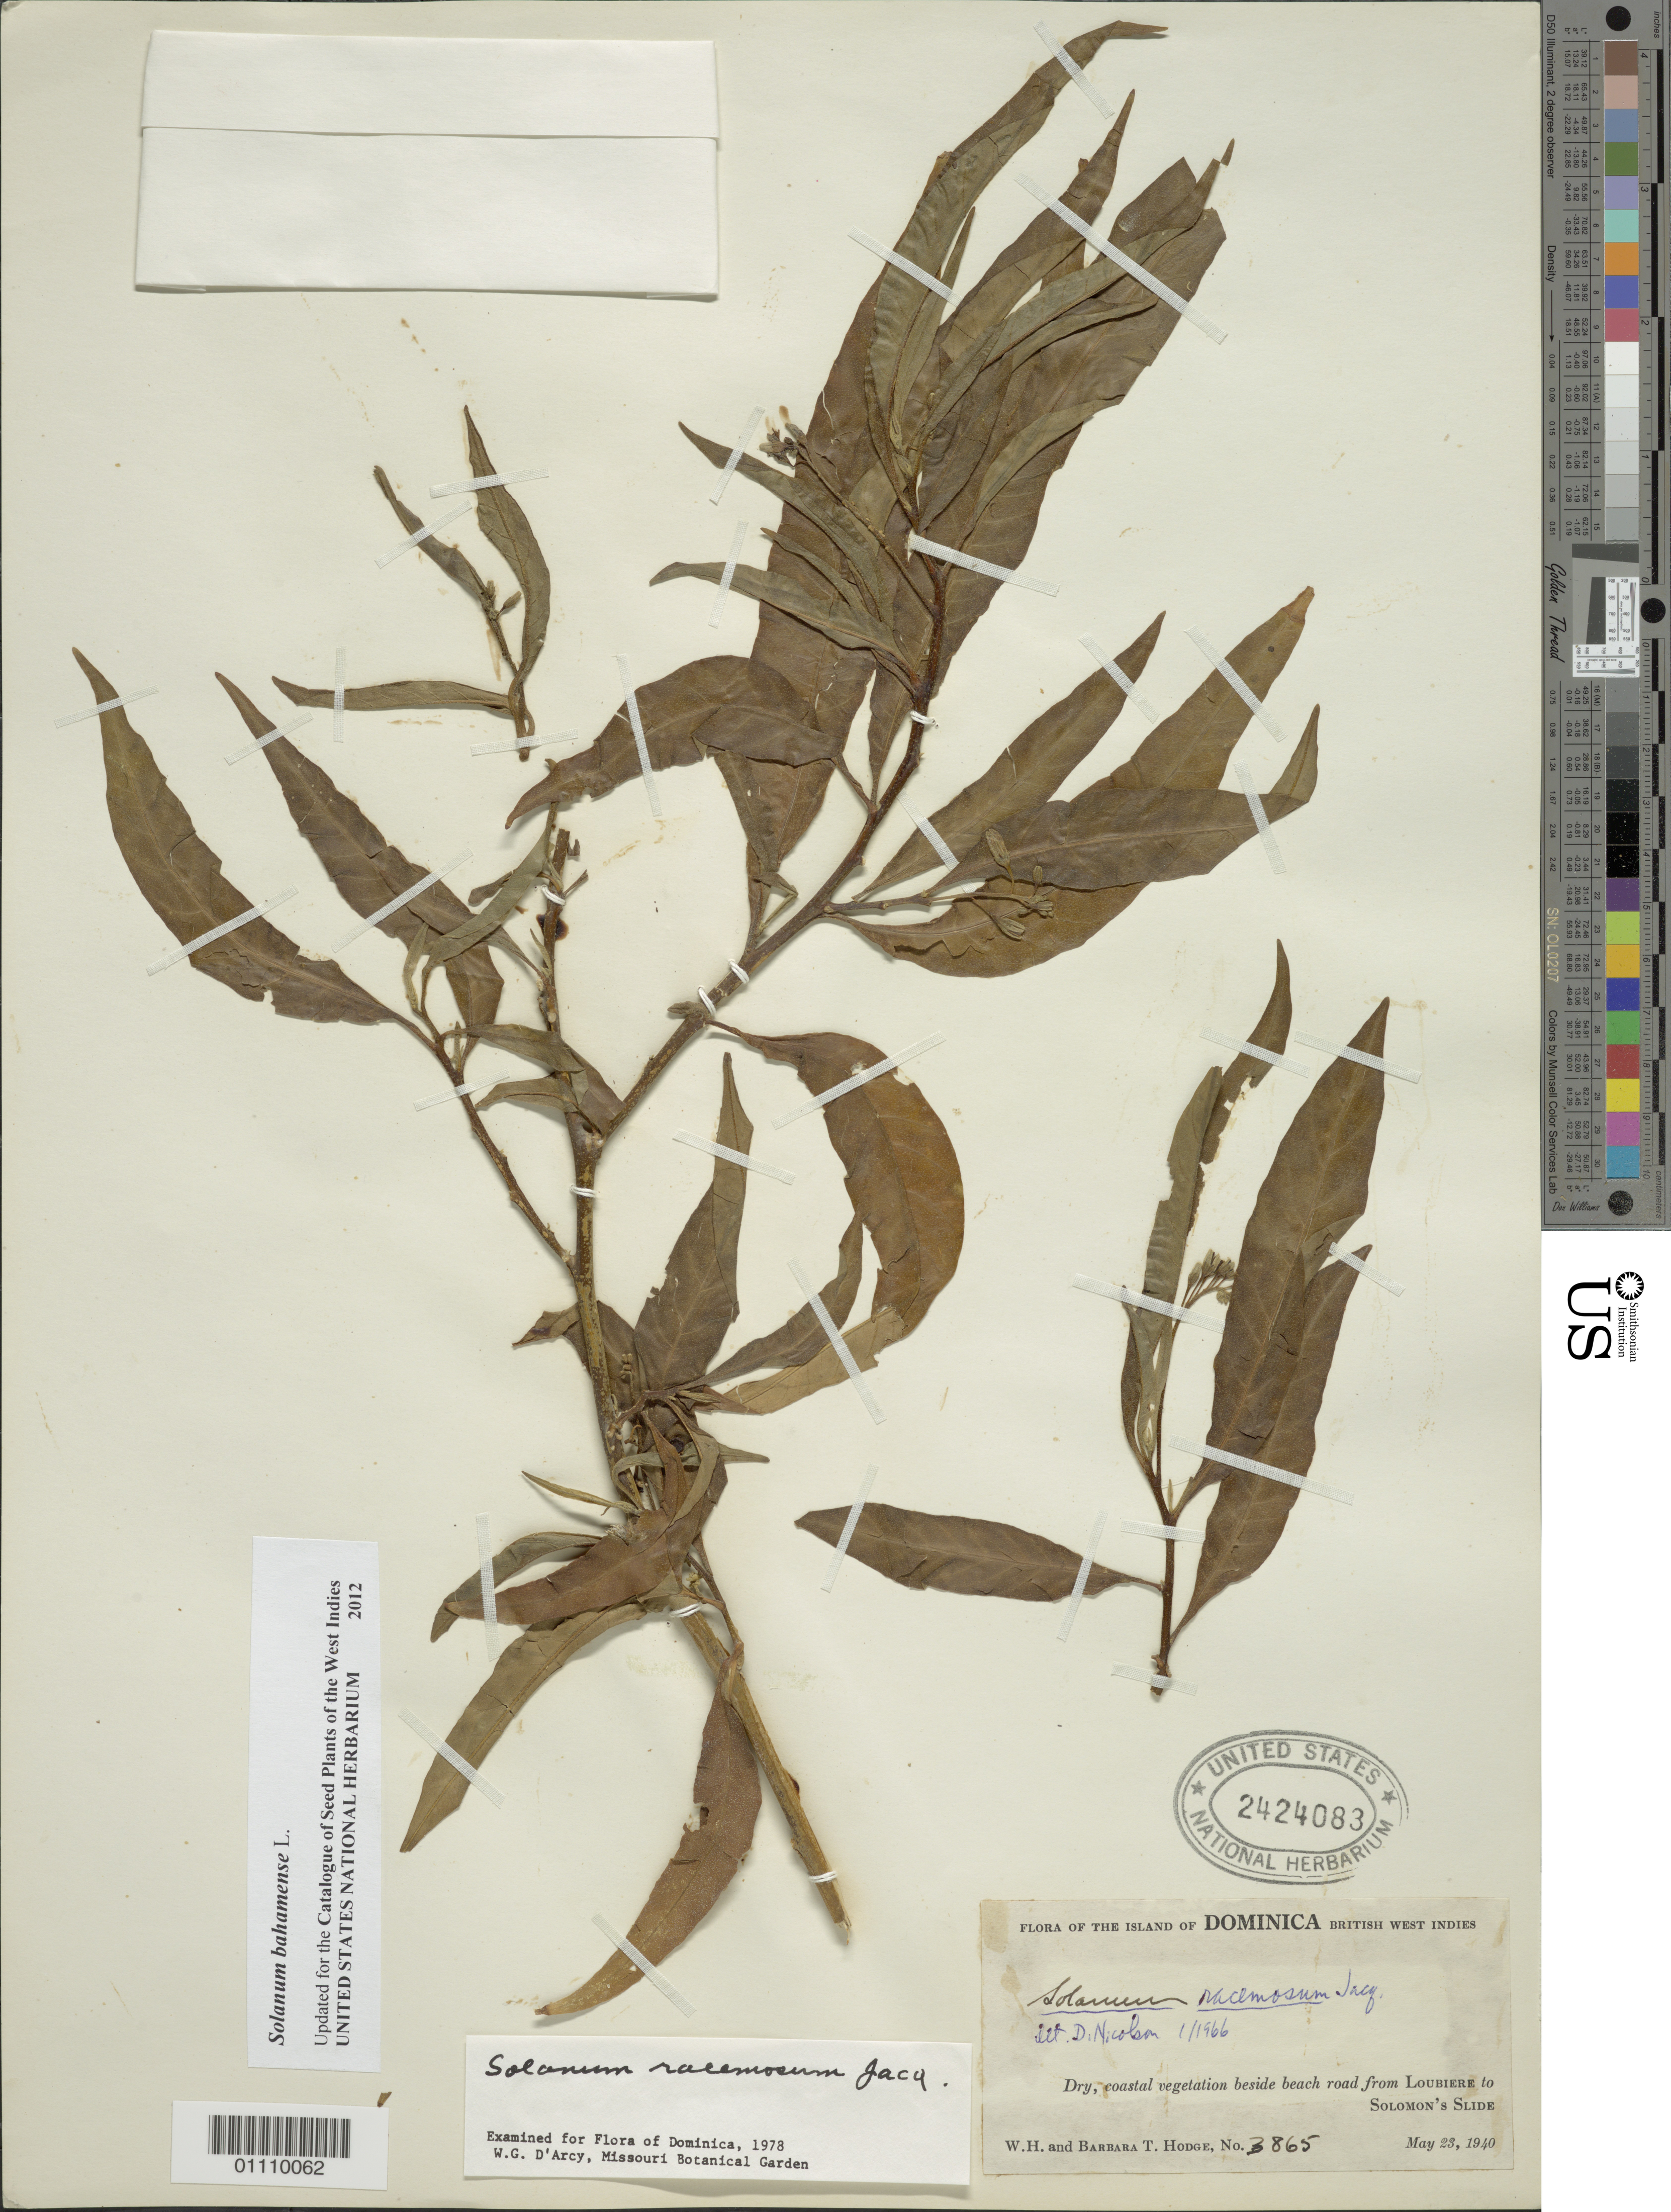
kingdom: Plantae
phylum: Tracheophyta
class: Magnoliopsida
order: Solanales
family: Solanaceae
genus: Solanum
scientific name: Solanum bahamense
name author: L.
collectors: W. Hodge & B. Hodge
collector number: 3865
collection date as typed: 23 May 1940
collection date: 1940-05-23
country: Dominica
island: Dominica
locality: Loubiere to Solomon's Slide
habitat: Dry coastal vegetation beside beach road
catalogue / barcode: US 2424083